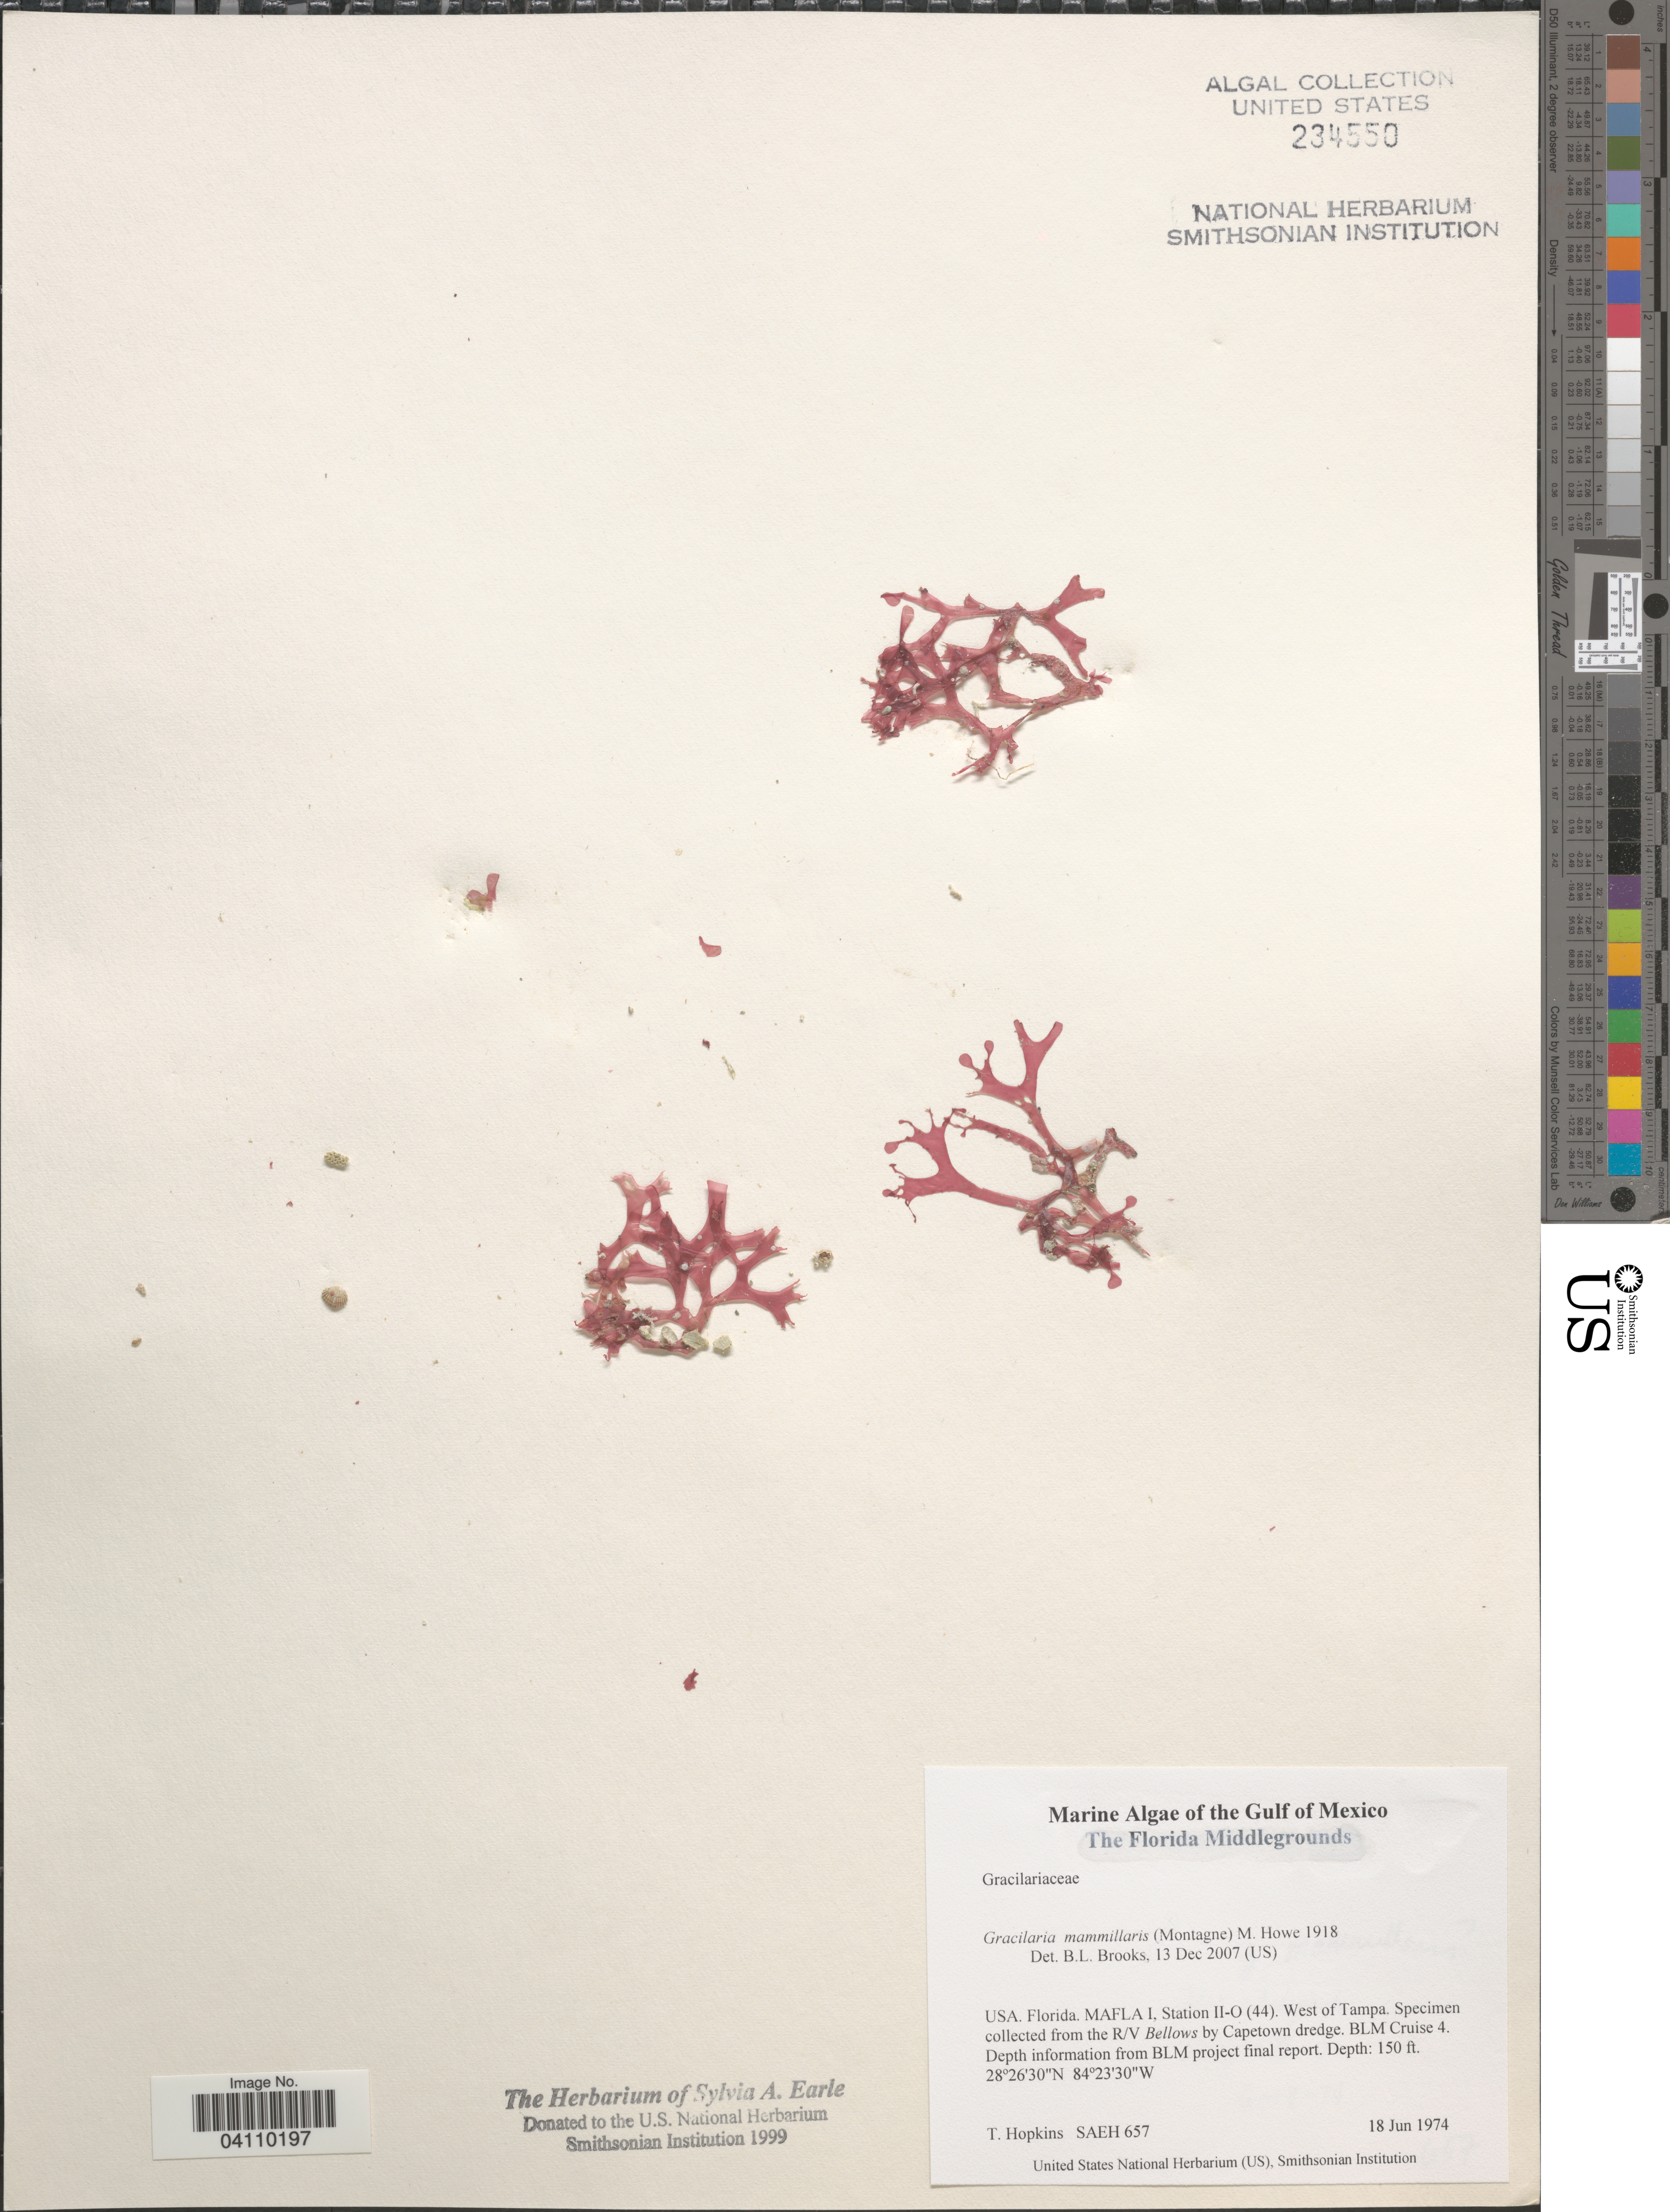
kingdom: Plantae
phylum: Rhodophyta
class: Florideophyceae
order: Gracilariales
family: Gracilariaceae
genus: Gracilaria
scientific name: Gracilaria mammillaris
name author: (Mont.) M. Howe in Britton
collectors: T. Hopkins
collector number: SAEH657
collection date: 1974-06-18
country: United States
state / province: Florida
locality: The Gulf of Mexico. The Florida Middlegrounds. MAFLA I, Station II-O (44). West of Tampa. The R/V Bellows by Capetown dredge. BLM Cruise 4.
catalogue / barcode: US 234550